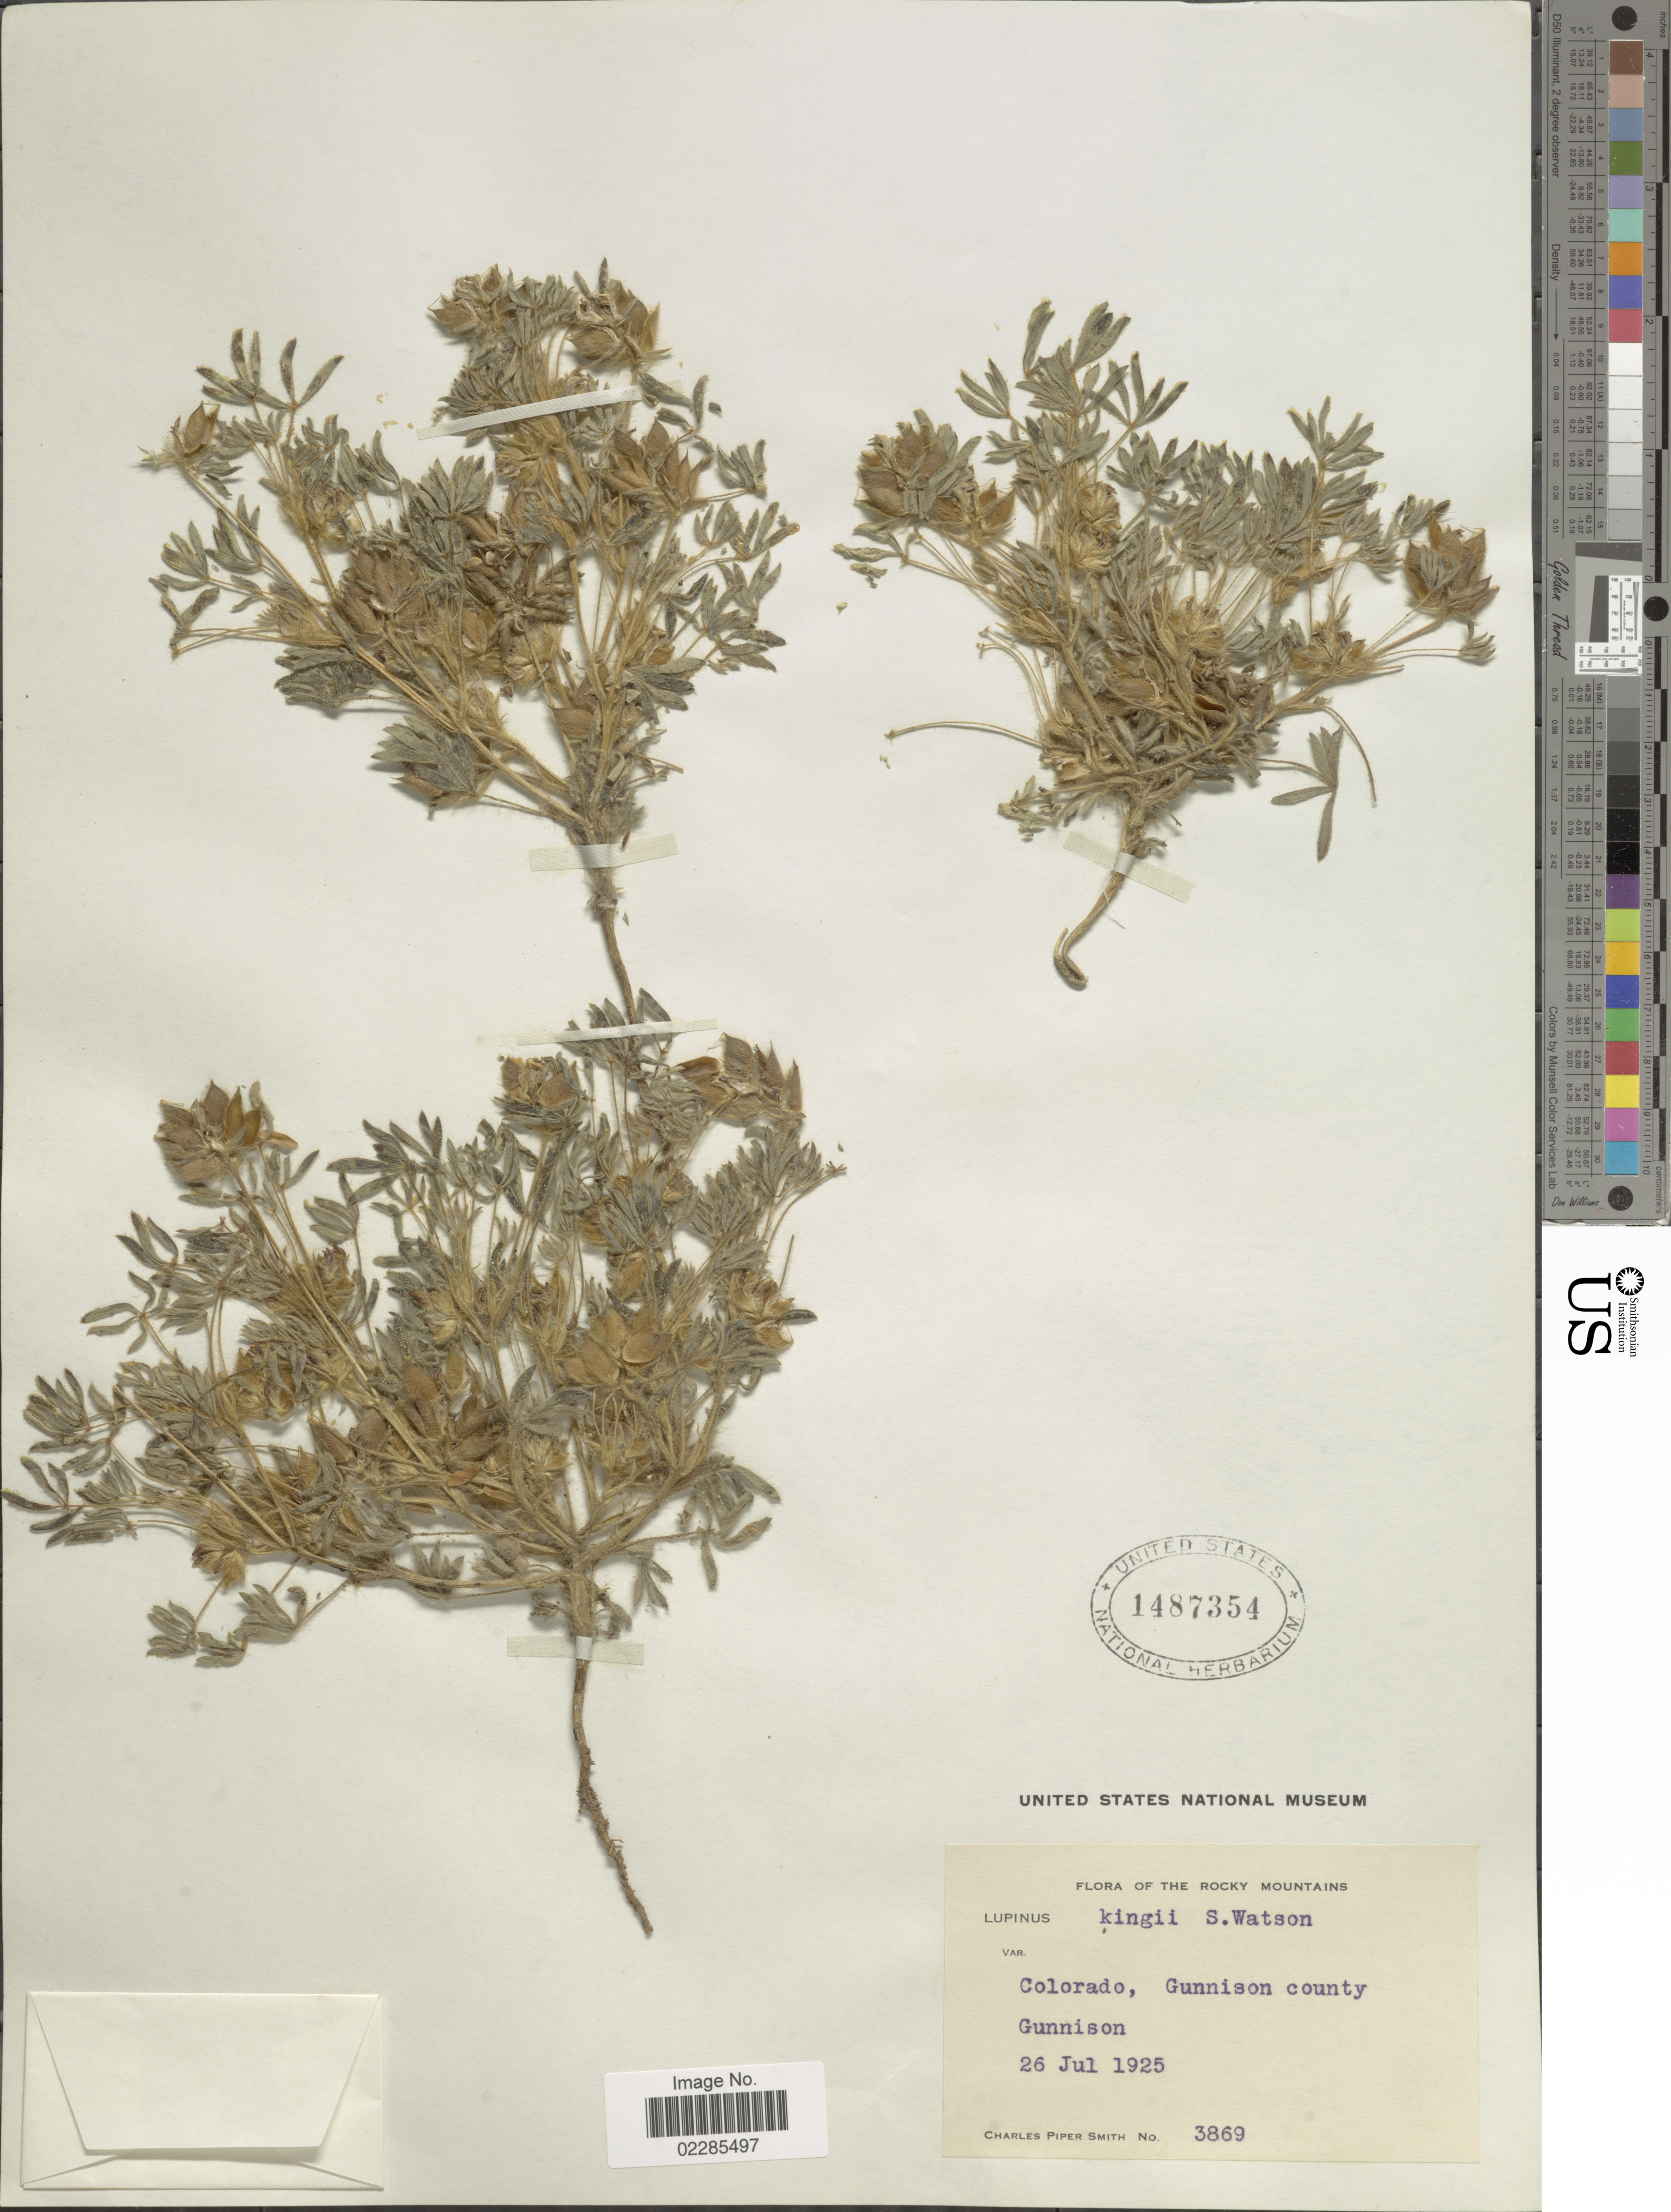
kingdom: Plantae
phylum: Tracheophyta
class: Magnoliopsida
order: Fabales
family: Fabaceae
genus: Lupinus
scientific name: Lupinus kingii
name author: S. Watson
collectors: C. P. Smith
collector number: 3869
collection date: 1925-07-26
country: United States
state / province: Colorado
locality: The Rocky Mountains, Gunnison county, Gunnison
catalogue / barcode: US 1487354